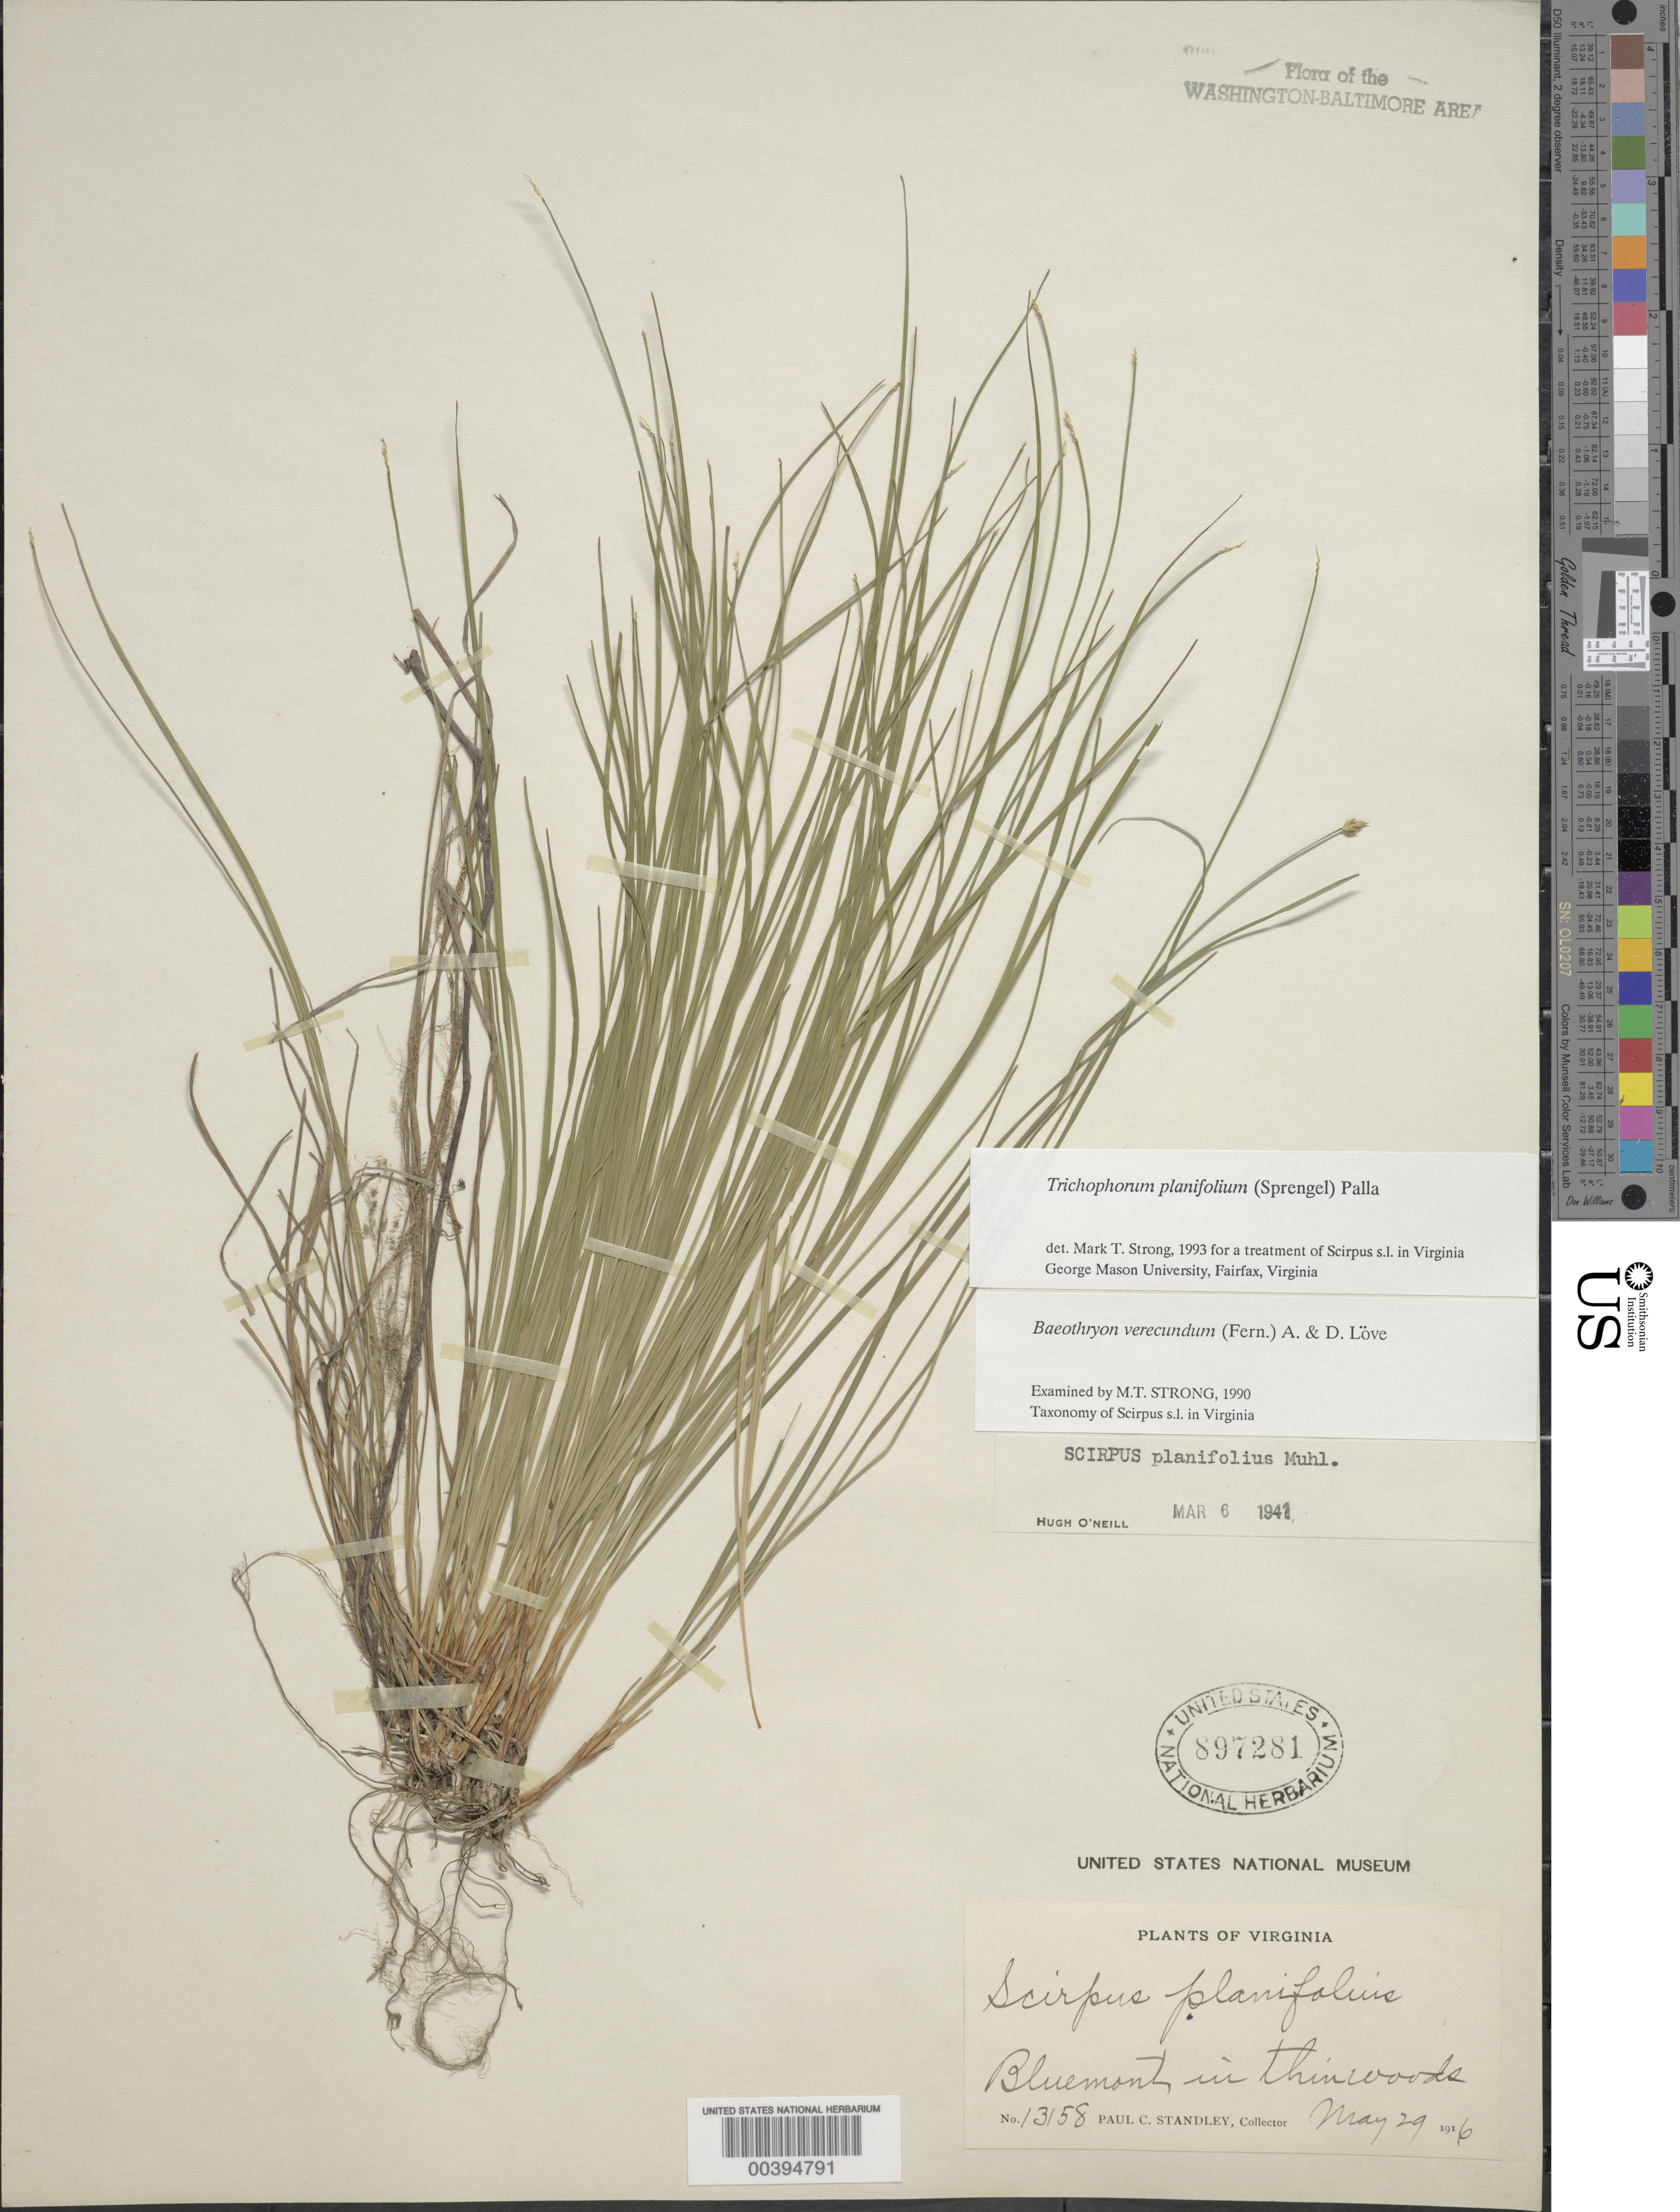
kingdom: Plantae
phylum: Tracheophyta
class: Liliopsida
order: Poales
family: Cyperaceae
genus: Trichophorum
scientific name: Trichophorum planifolium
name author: (Spreng.) Palla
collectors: P. C. Standley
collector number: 13158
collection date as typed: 29 May 1916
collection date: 1916-05-29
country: United States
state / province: Virginia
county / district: Loudoun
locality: Bluemont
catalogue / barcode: US 897281